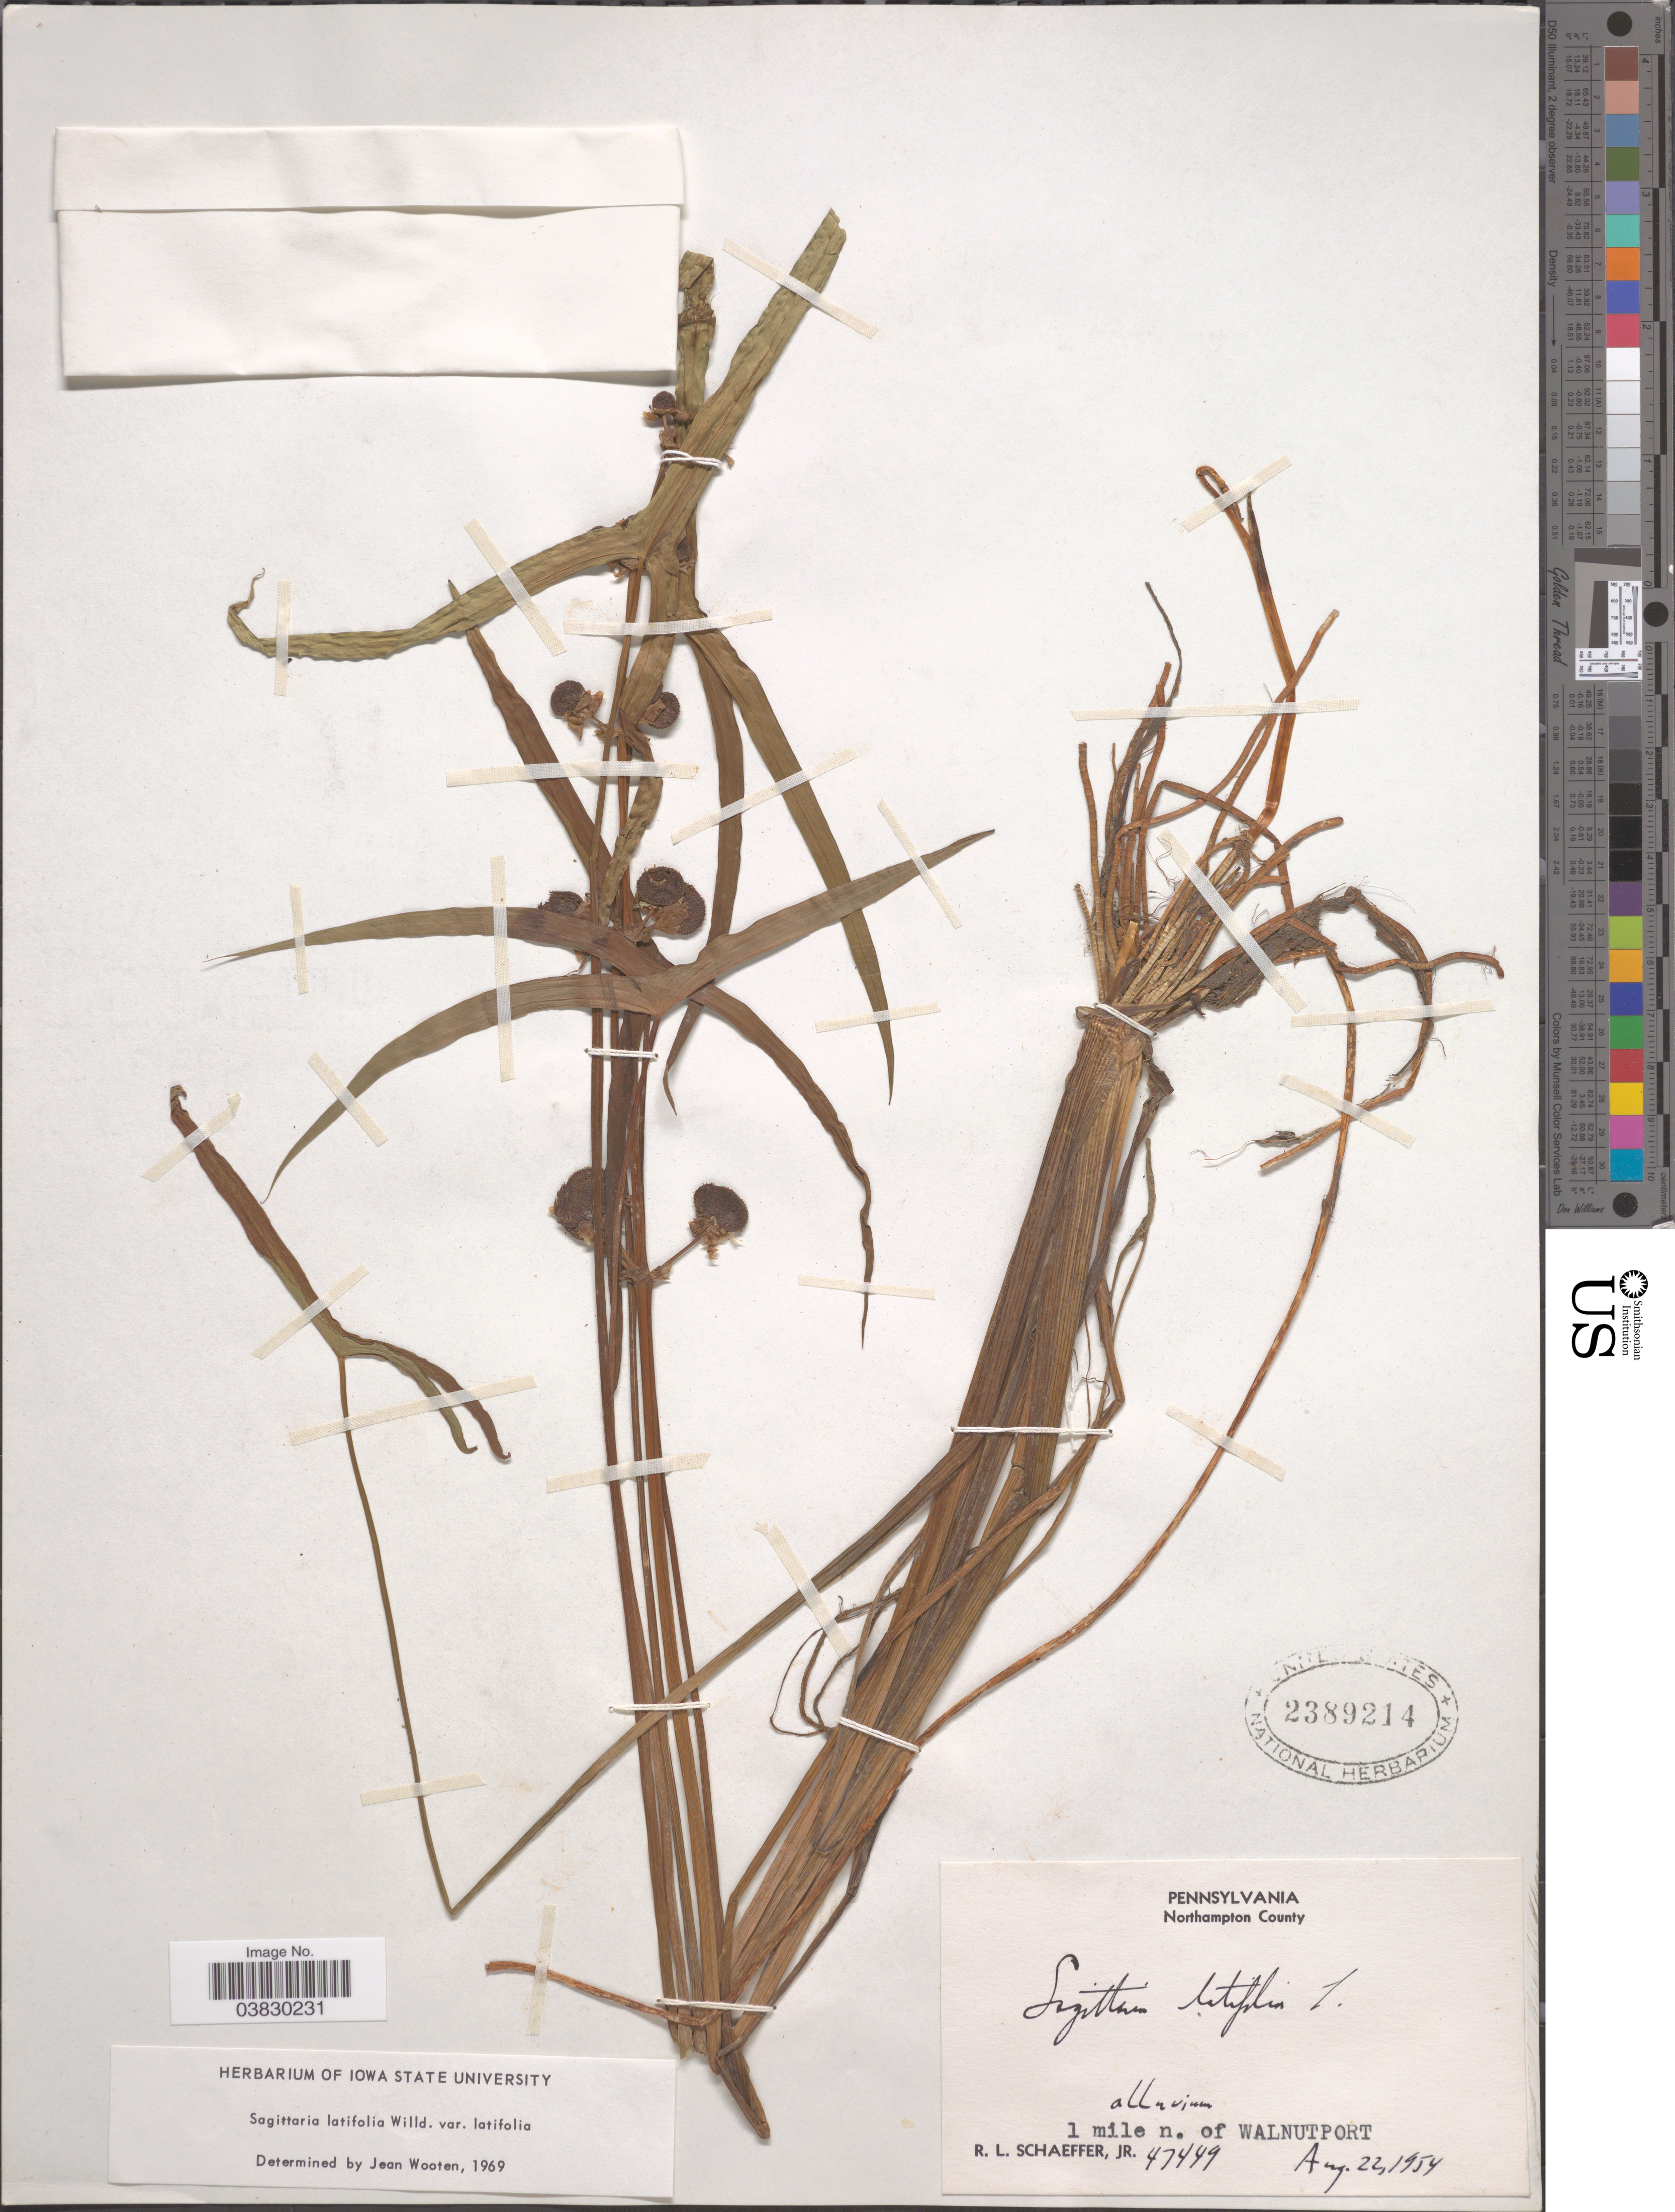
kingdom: Plantae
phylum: Tracheophyta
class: Liliopsida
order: Alismatales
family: Alismataceae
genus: Sagittaria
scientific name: Sagittaria latifolia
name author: Willd.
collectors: R. L. Schaeffer Jr.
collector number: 47449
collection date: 1954-08-22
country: United States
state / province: Pennsylvania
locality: Northampton County. 1 mile n. of Walnutport.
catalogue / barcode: US 2389214